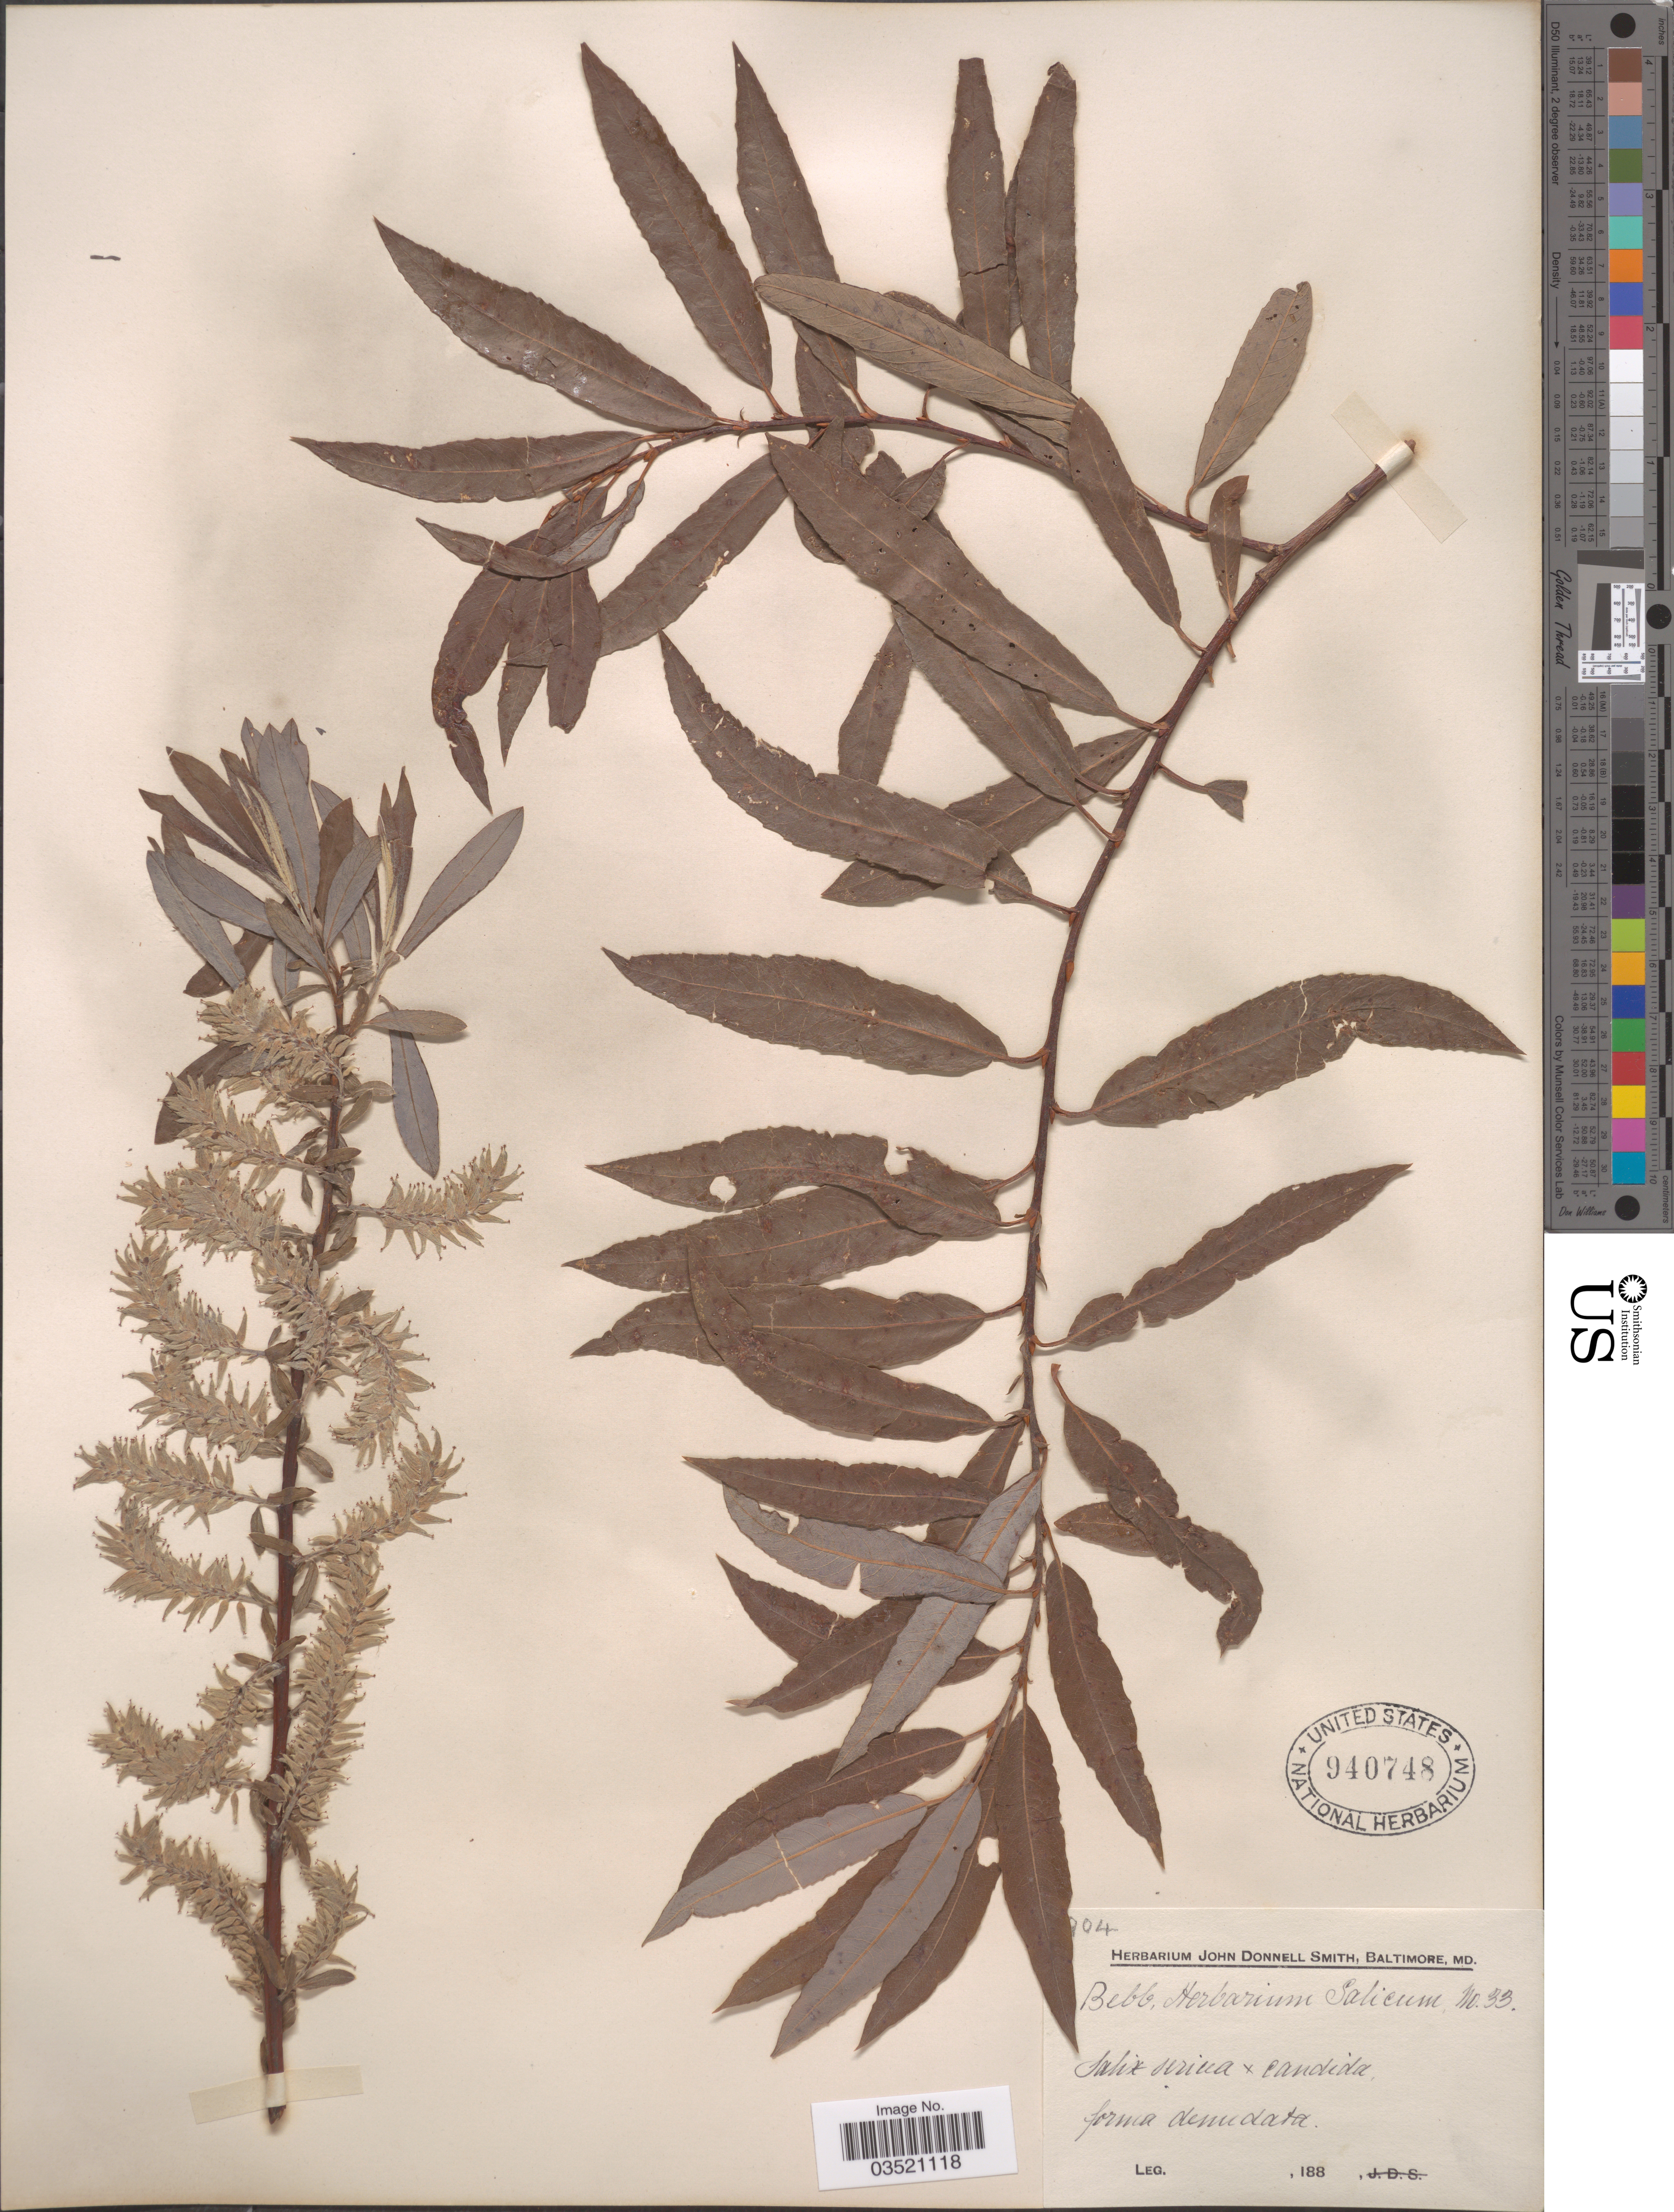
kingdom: Plantae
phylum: Tracheophyta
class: Magnoliopsida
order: Malpighiales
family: Salicaceae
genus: Salix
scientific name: Salix sericea x S. candida Flüggé ex Willd.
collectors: ex Herb. John Donnell Smith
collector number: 33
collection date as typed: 188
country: United States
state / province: Maryland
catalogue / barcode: US 940748